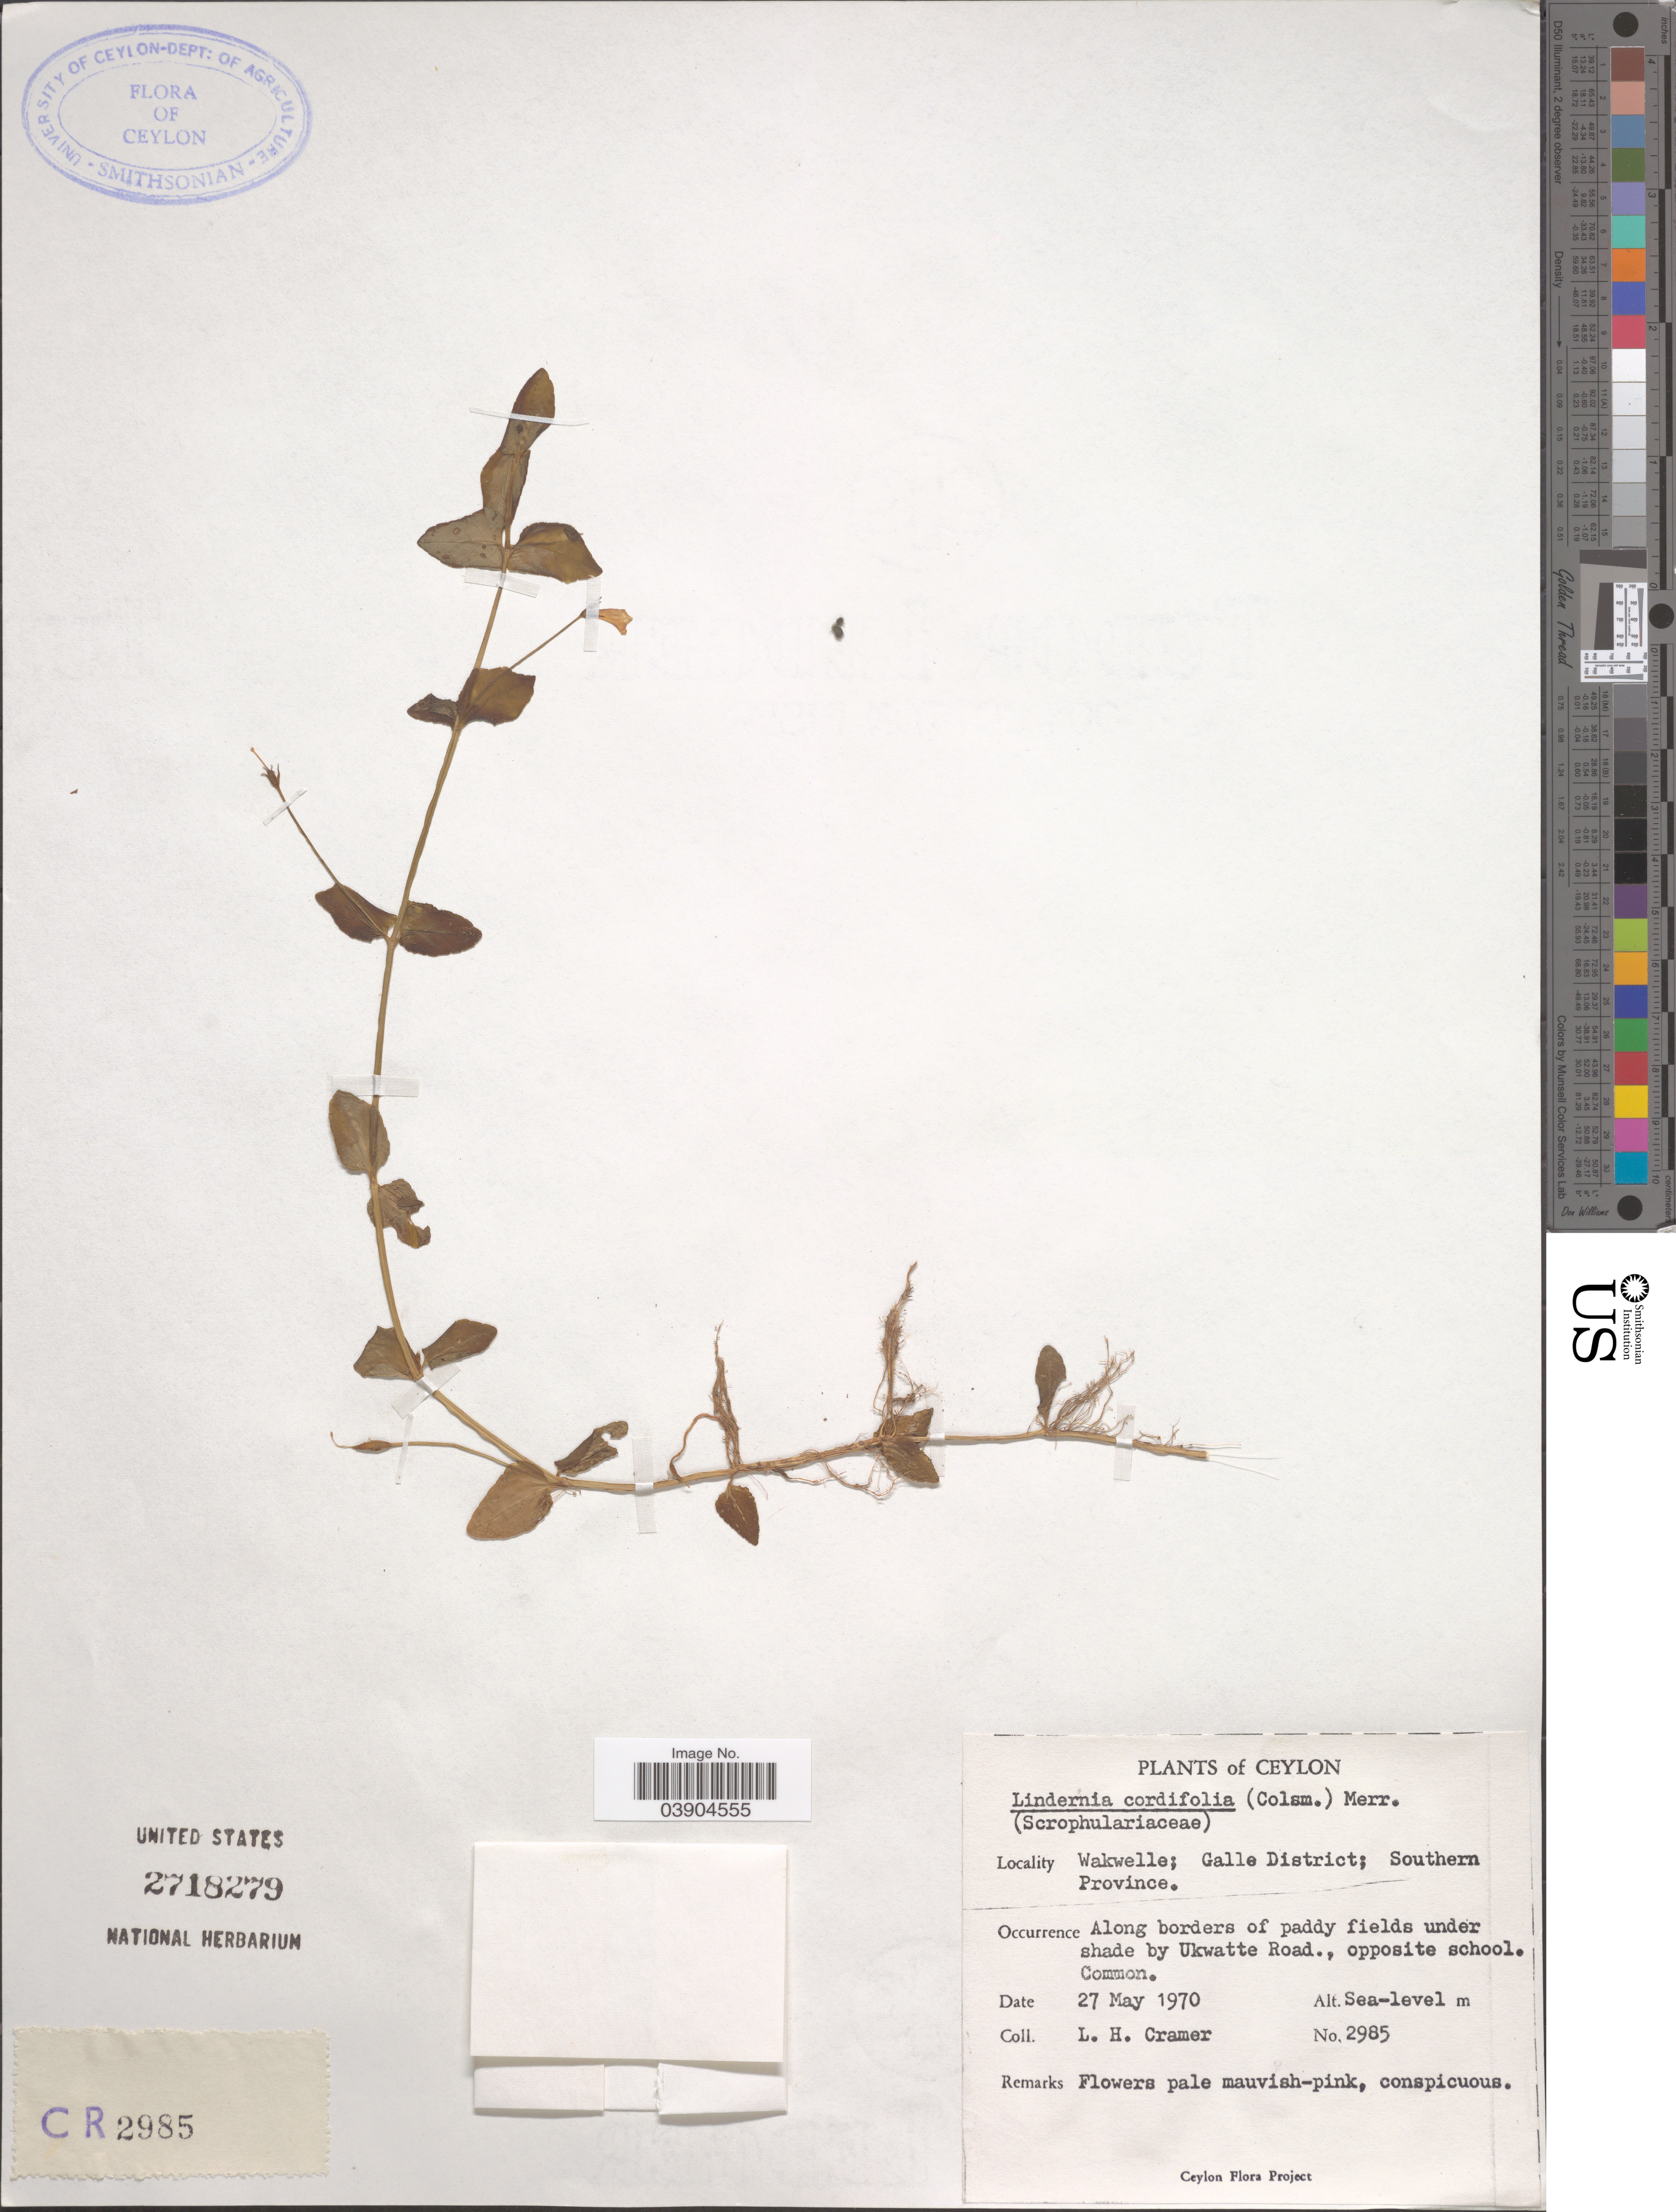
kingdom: Plantae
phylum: Tracheophyta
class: Magnoliopsida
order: Lamiales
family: Linderniaceae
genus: Lindernia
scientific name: Lindernia cordifolia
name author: (Colsm.) Merr.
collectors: L. H. Cramer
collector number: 2985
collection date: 1970-05-27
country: Sri Lanka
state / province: Southern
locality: Ceylon. Wakwelle, Galle District. Along borders of paddy fields under shade by Ukwatte Road.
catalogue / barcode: US 2718279